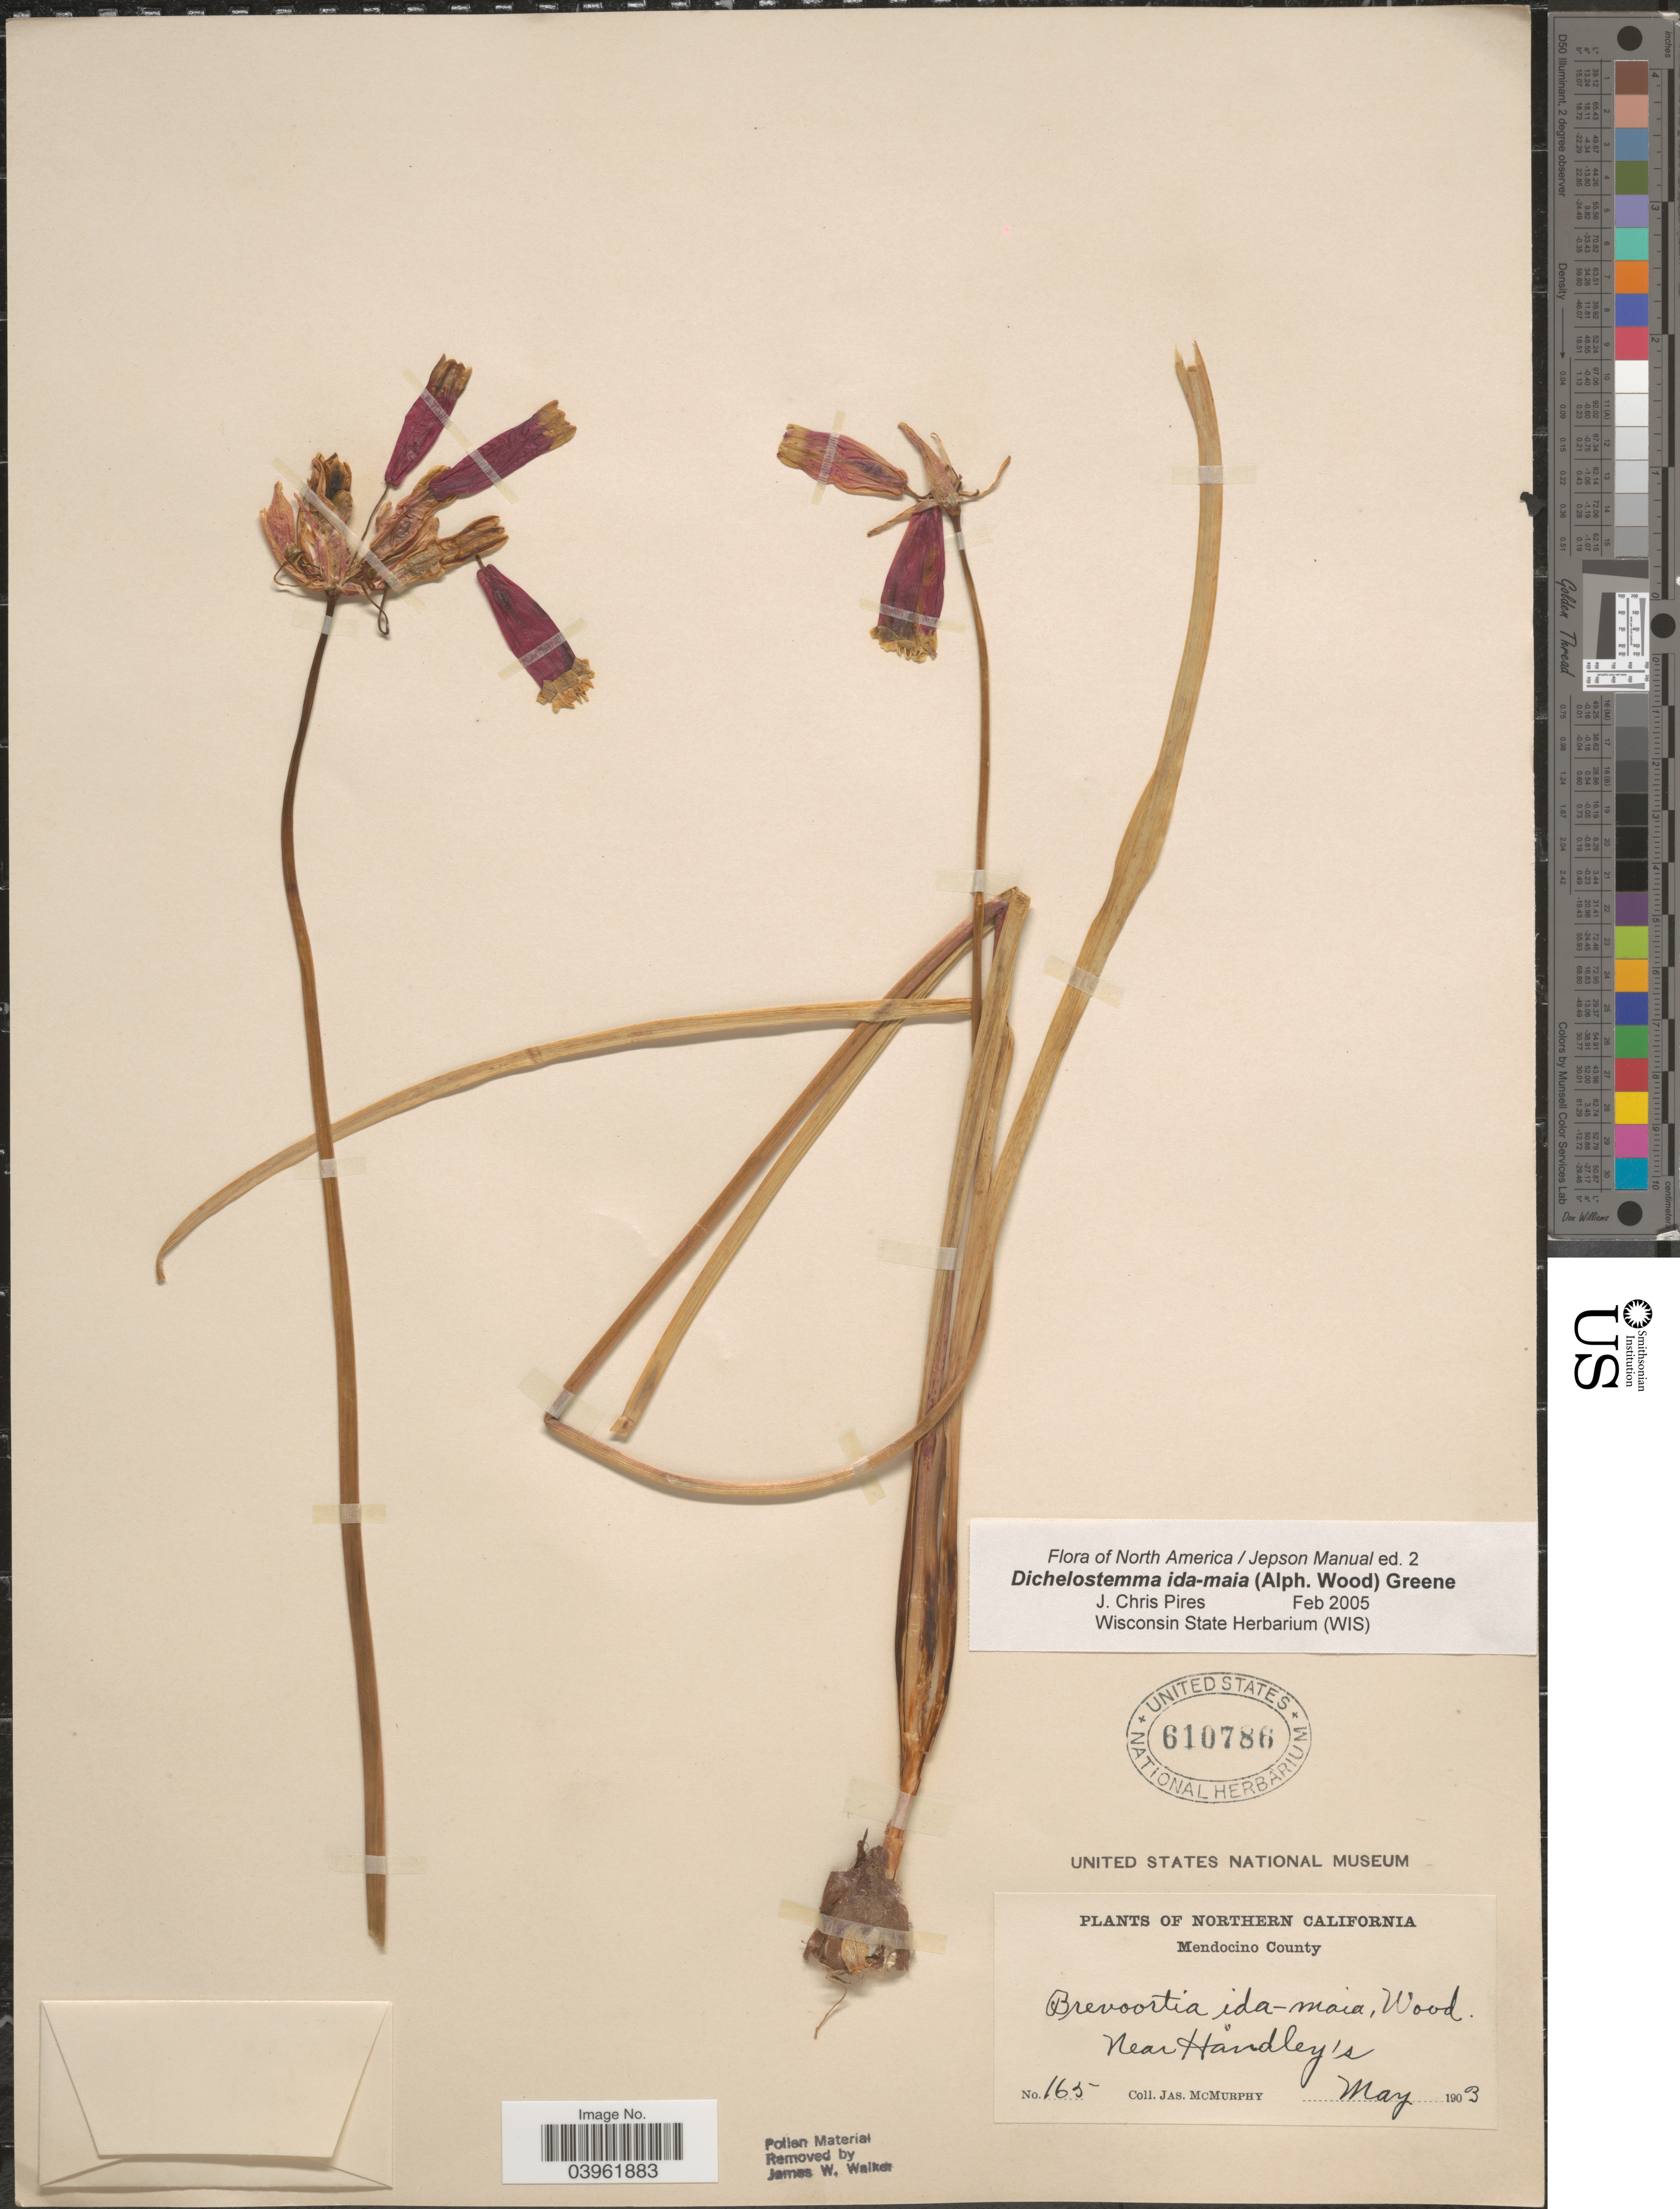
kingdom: Plantae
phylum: Tracheophyta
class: Liliopsida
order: Asparagales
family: Asparagaceae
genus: Dichelostemma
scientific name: Dichelostemma ida-maia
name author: (Alph. Wood) Greene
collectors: J. McMurphy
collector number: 165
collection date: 1903-05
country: United States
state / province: California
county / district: Mendocino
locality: Northern California. Mendocino County. Near Handley's.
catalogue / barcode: US 610786